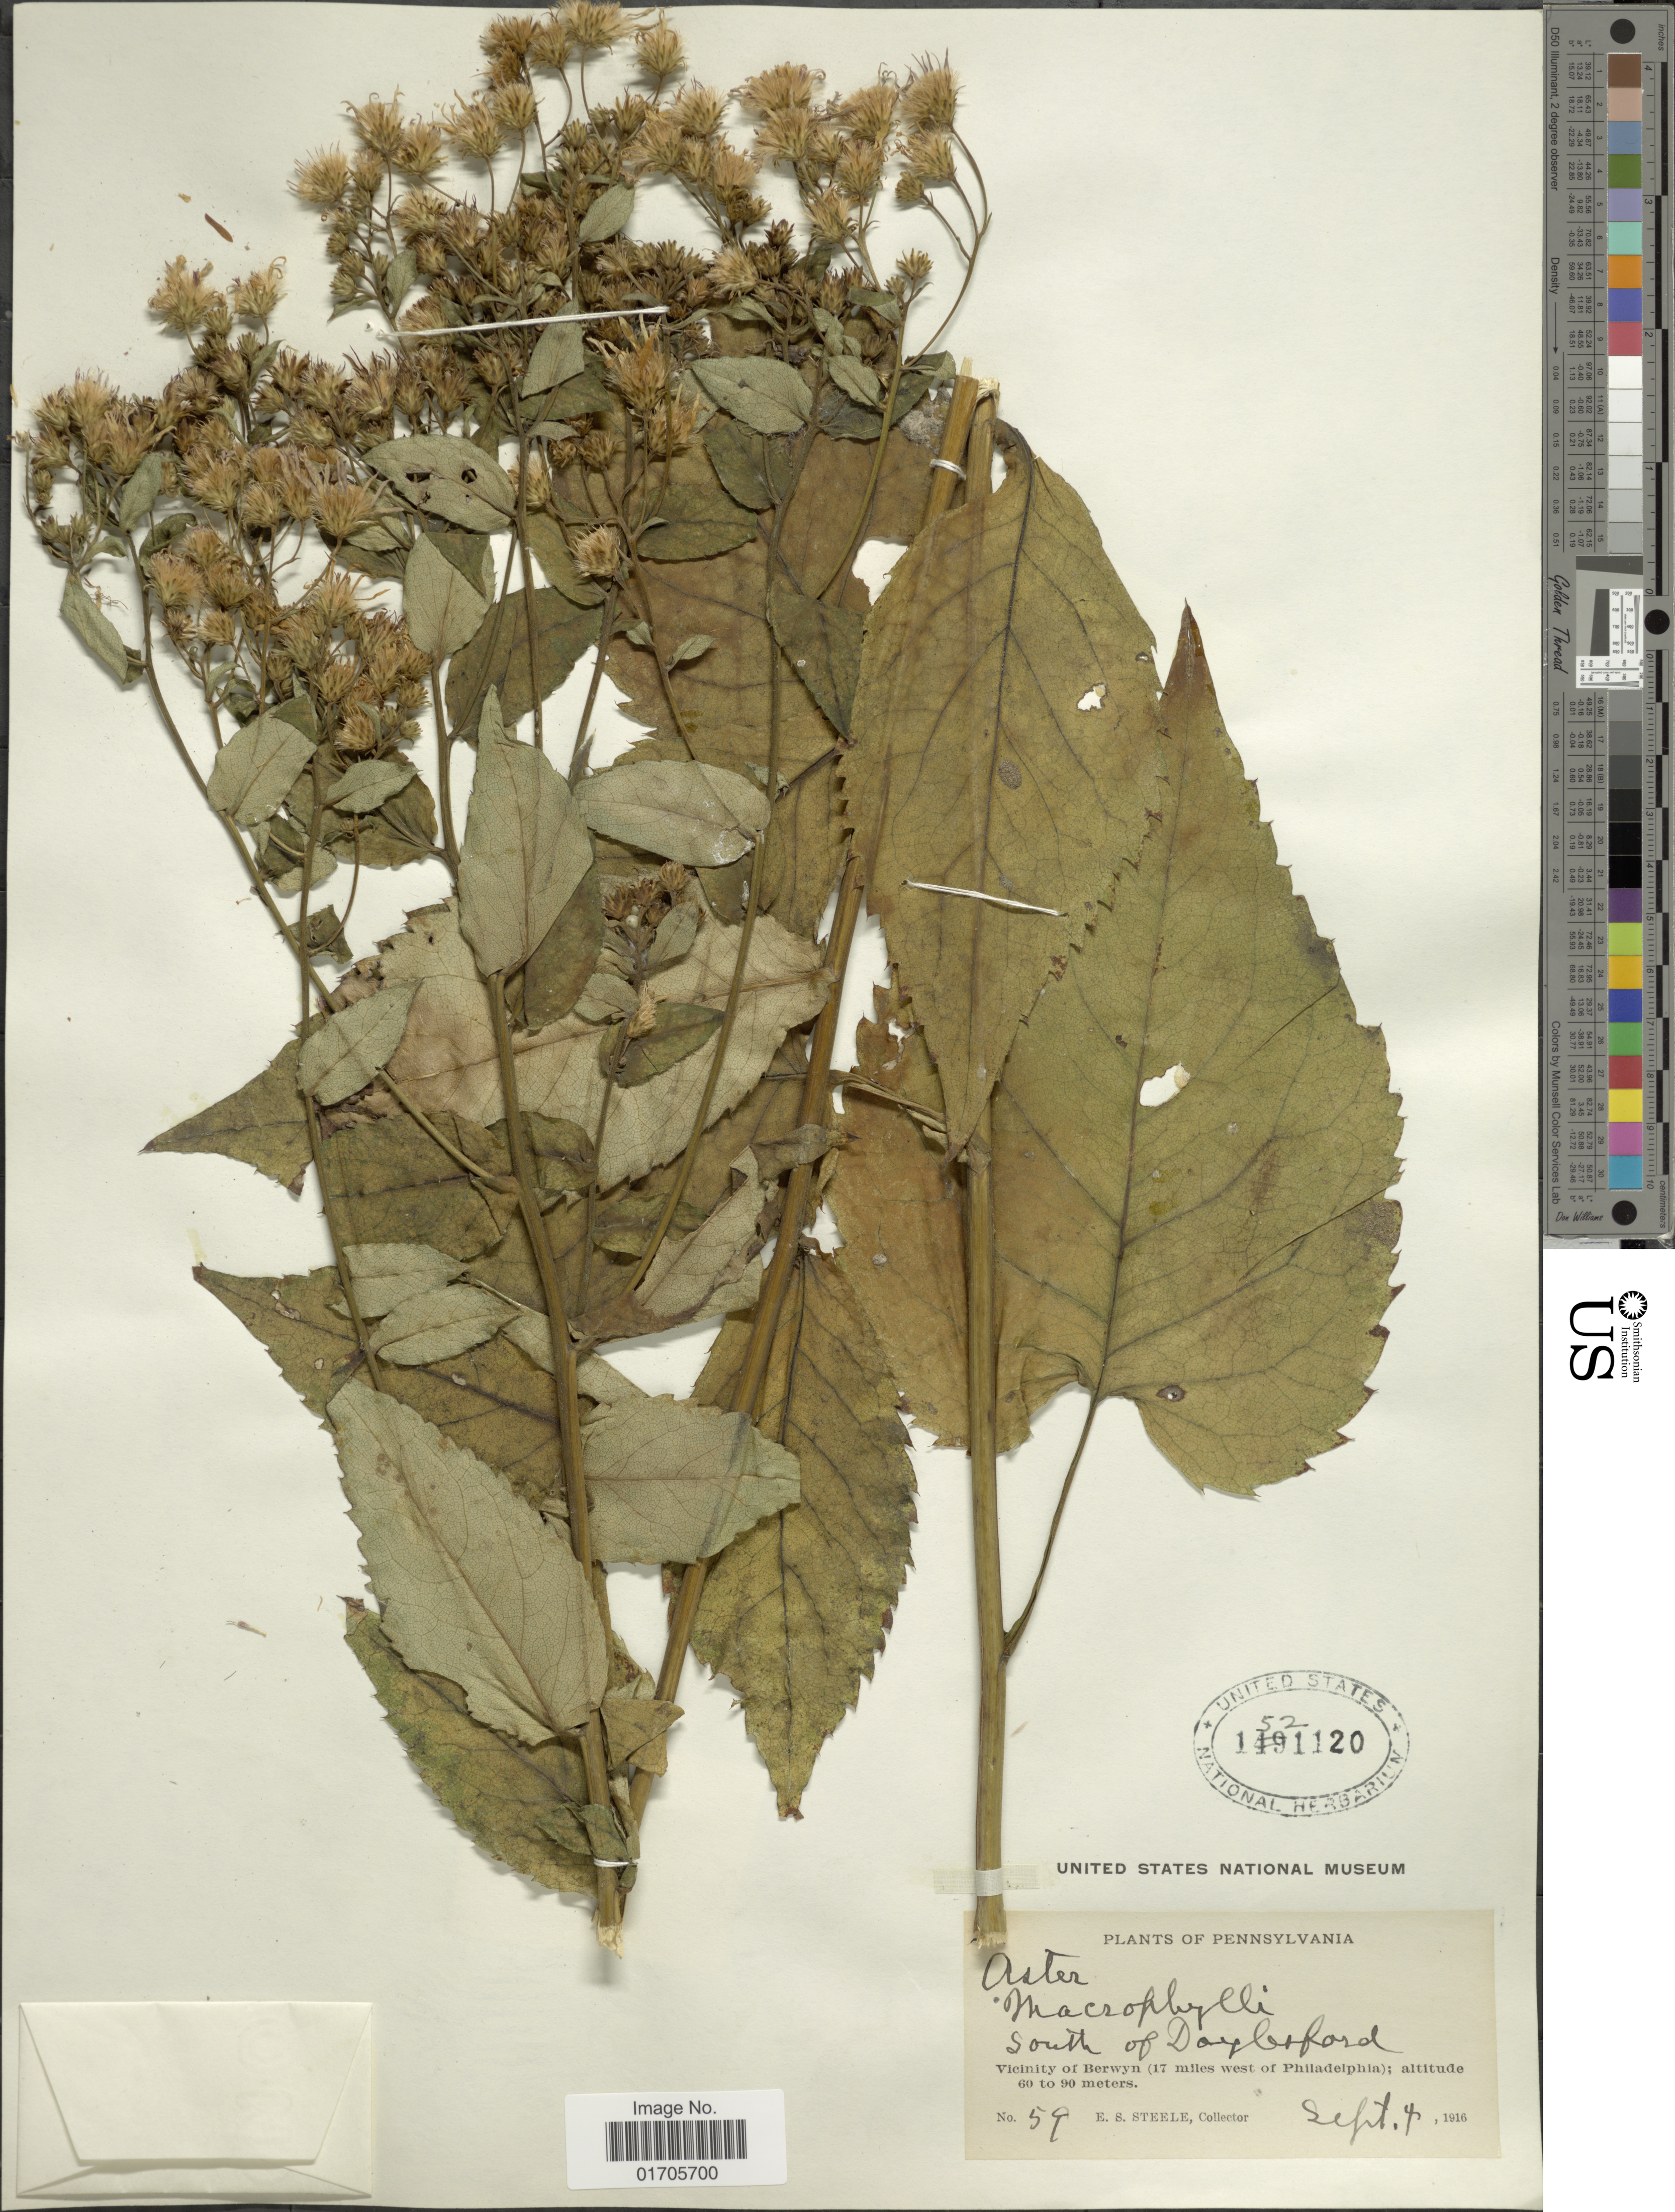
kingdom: Plantae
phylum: Tracheophyta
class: Magnoliopsida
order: Asterales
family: Asteraceae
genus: Eurybia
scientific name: Eurybia macrophylla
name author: (L.) Cass.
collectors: E. Steele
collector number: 59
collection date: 1916-09-04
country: United States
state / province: Pennsylvania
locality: Pennsylvania. South of Daylesford. Vicinity of Berwyn (17 miles west of Philadelphia).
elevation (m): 60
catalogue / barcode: US 1521120